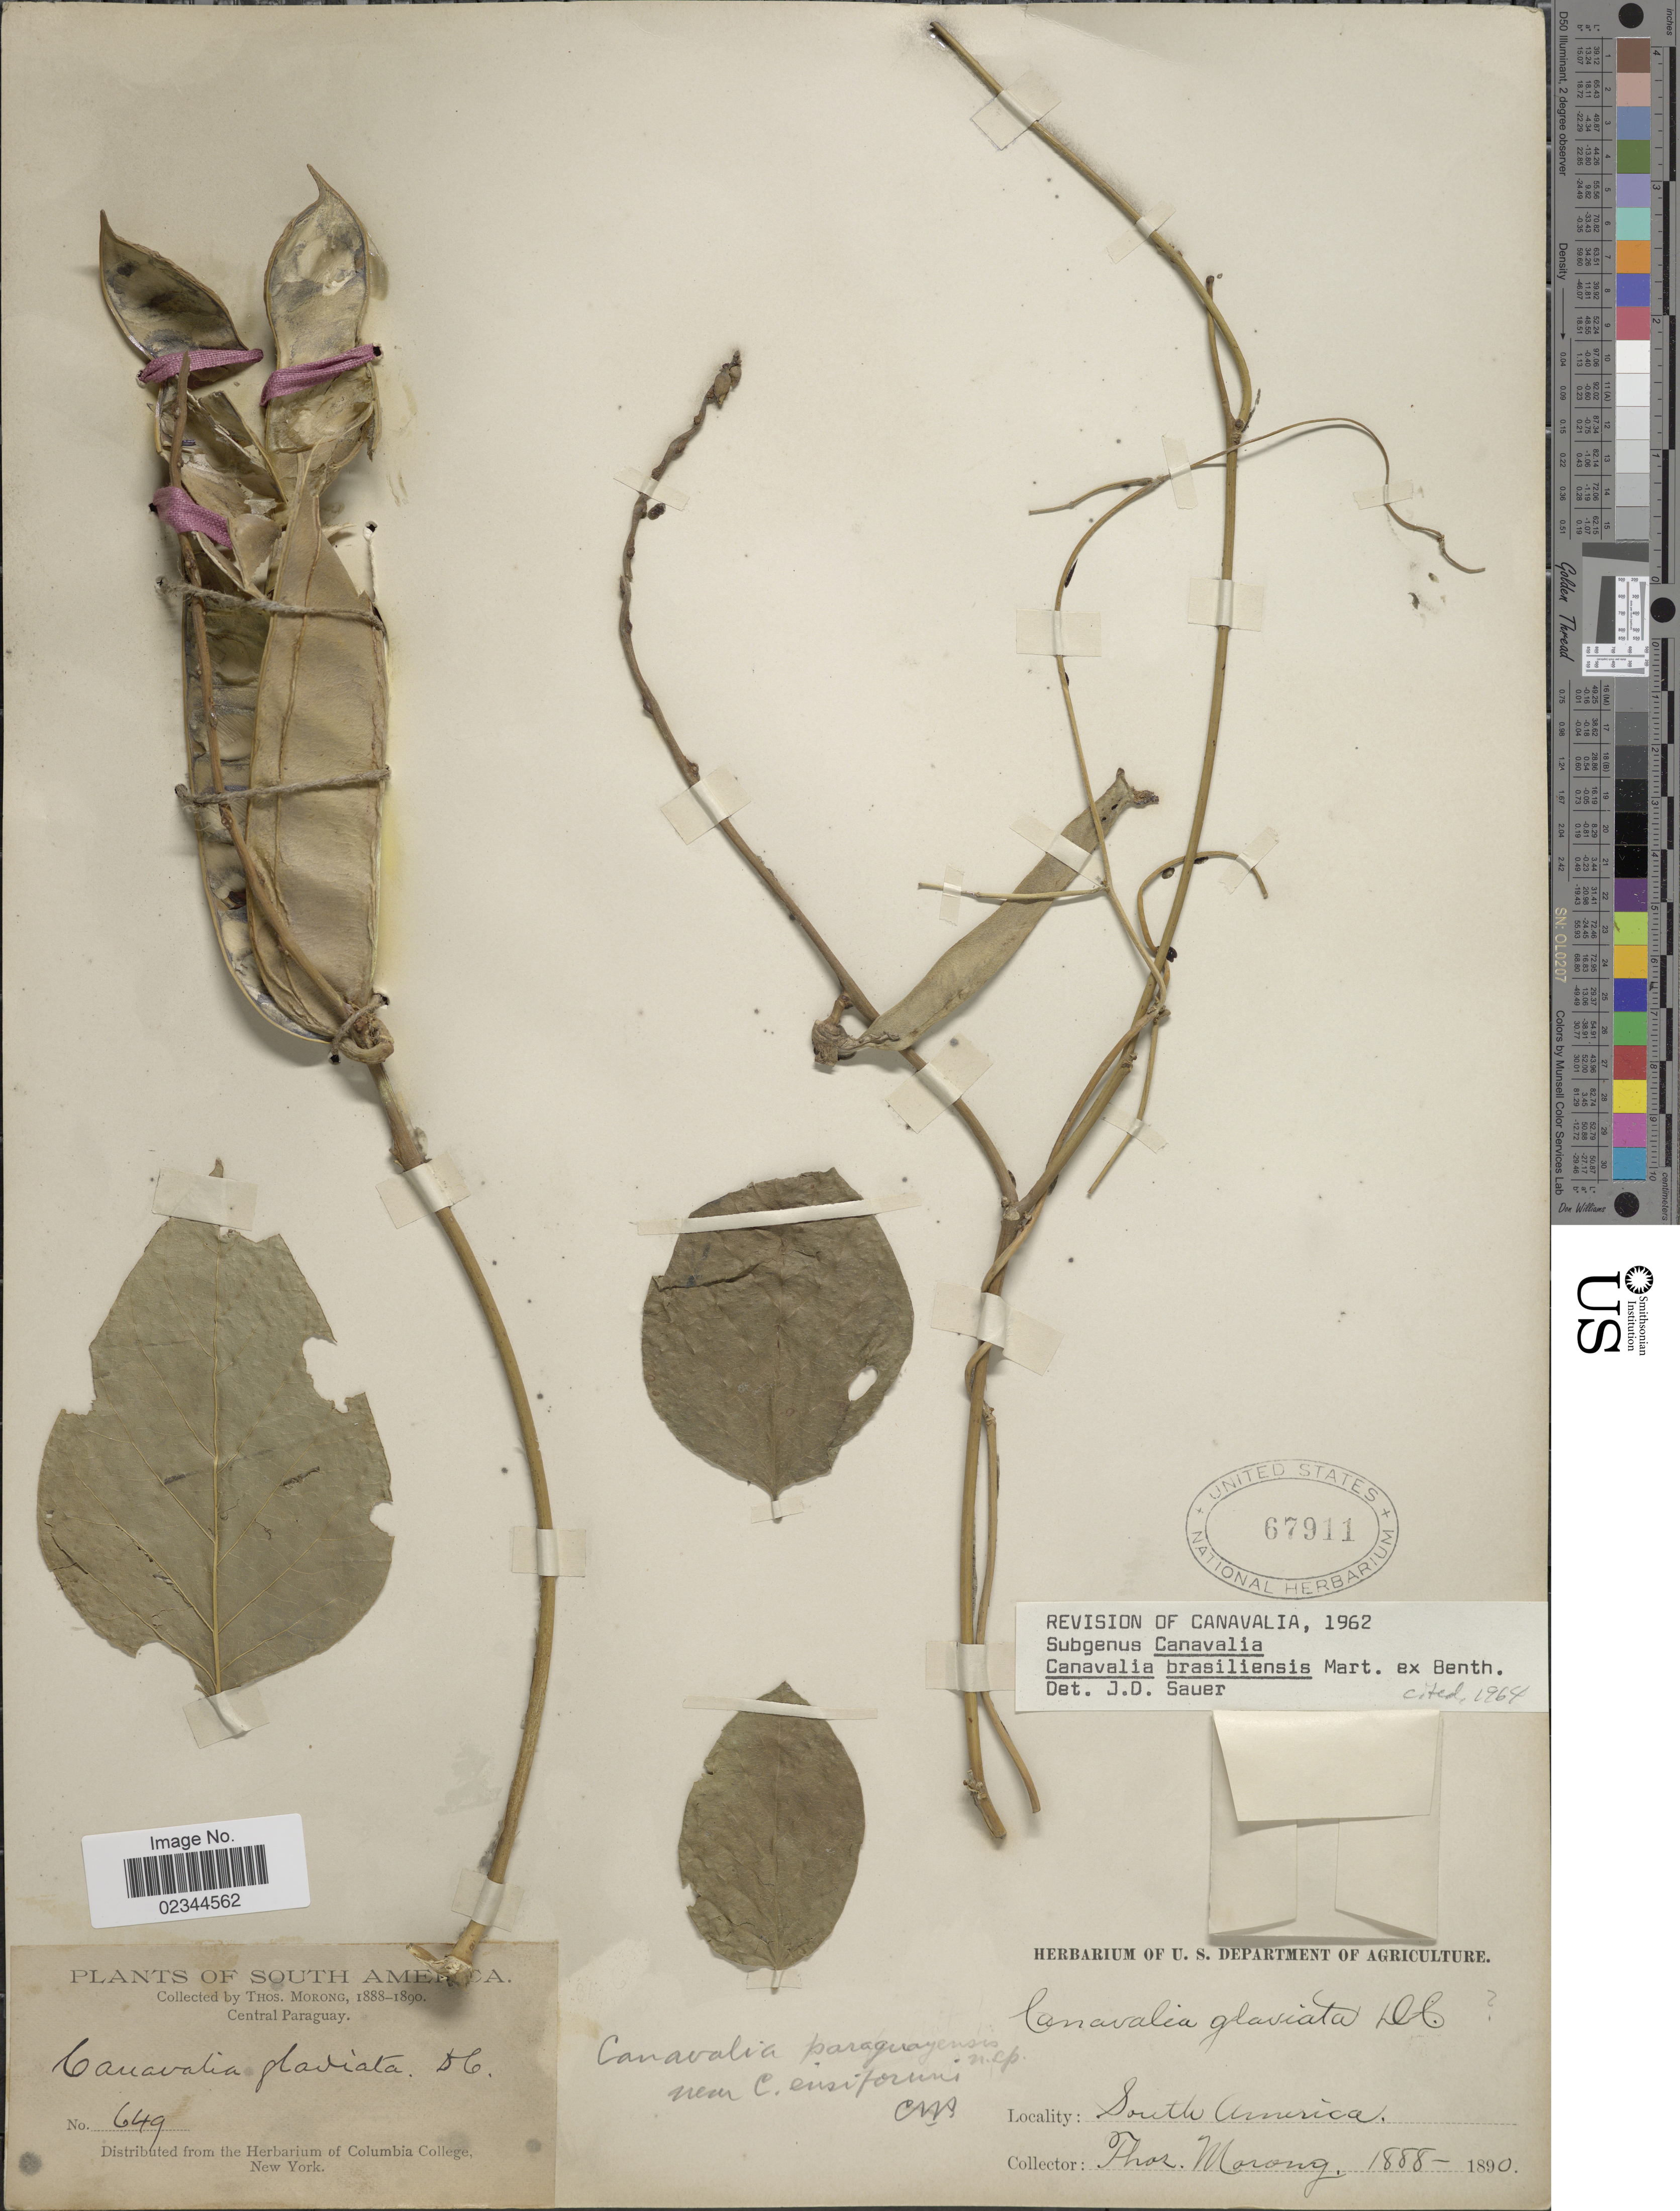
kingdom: Plantae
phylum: Tracheophyta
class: Magnoliopsida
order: Fabales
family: Fabaceae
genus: Canavalia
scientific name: Canavalia brasiliensis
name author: Mart. ex Benth.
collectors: ex herb. T. Morong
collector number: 649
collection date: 1888/1890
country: Paraguay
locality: Central Paraguay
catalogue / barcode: US 67911